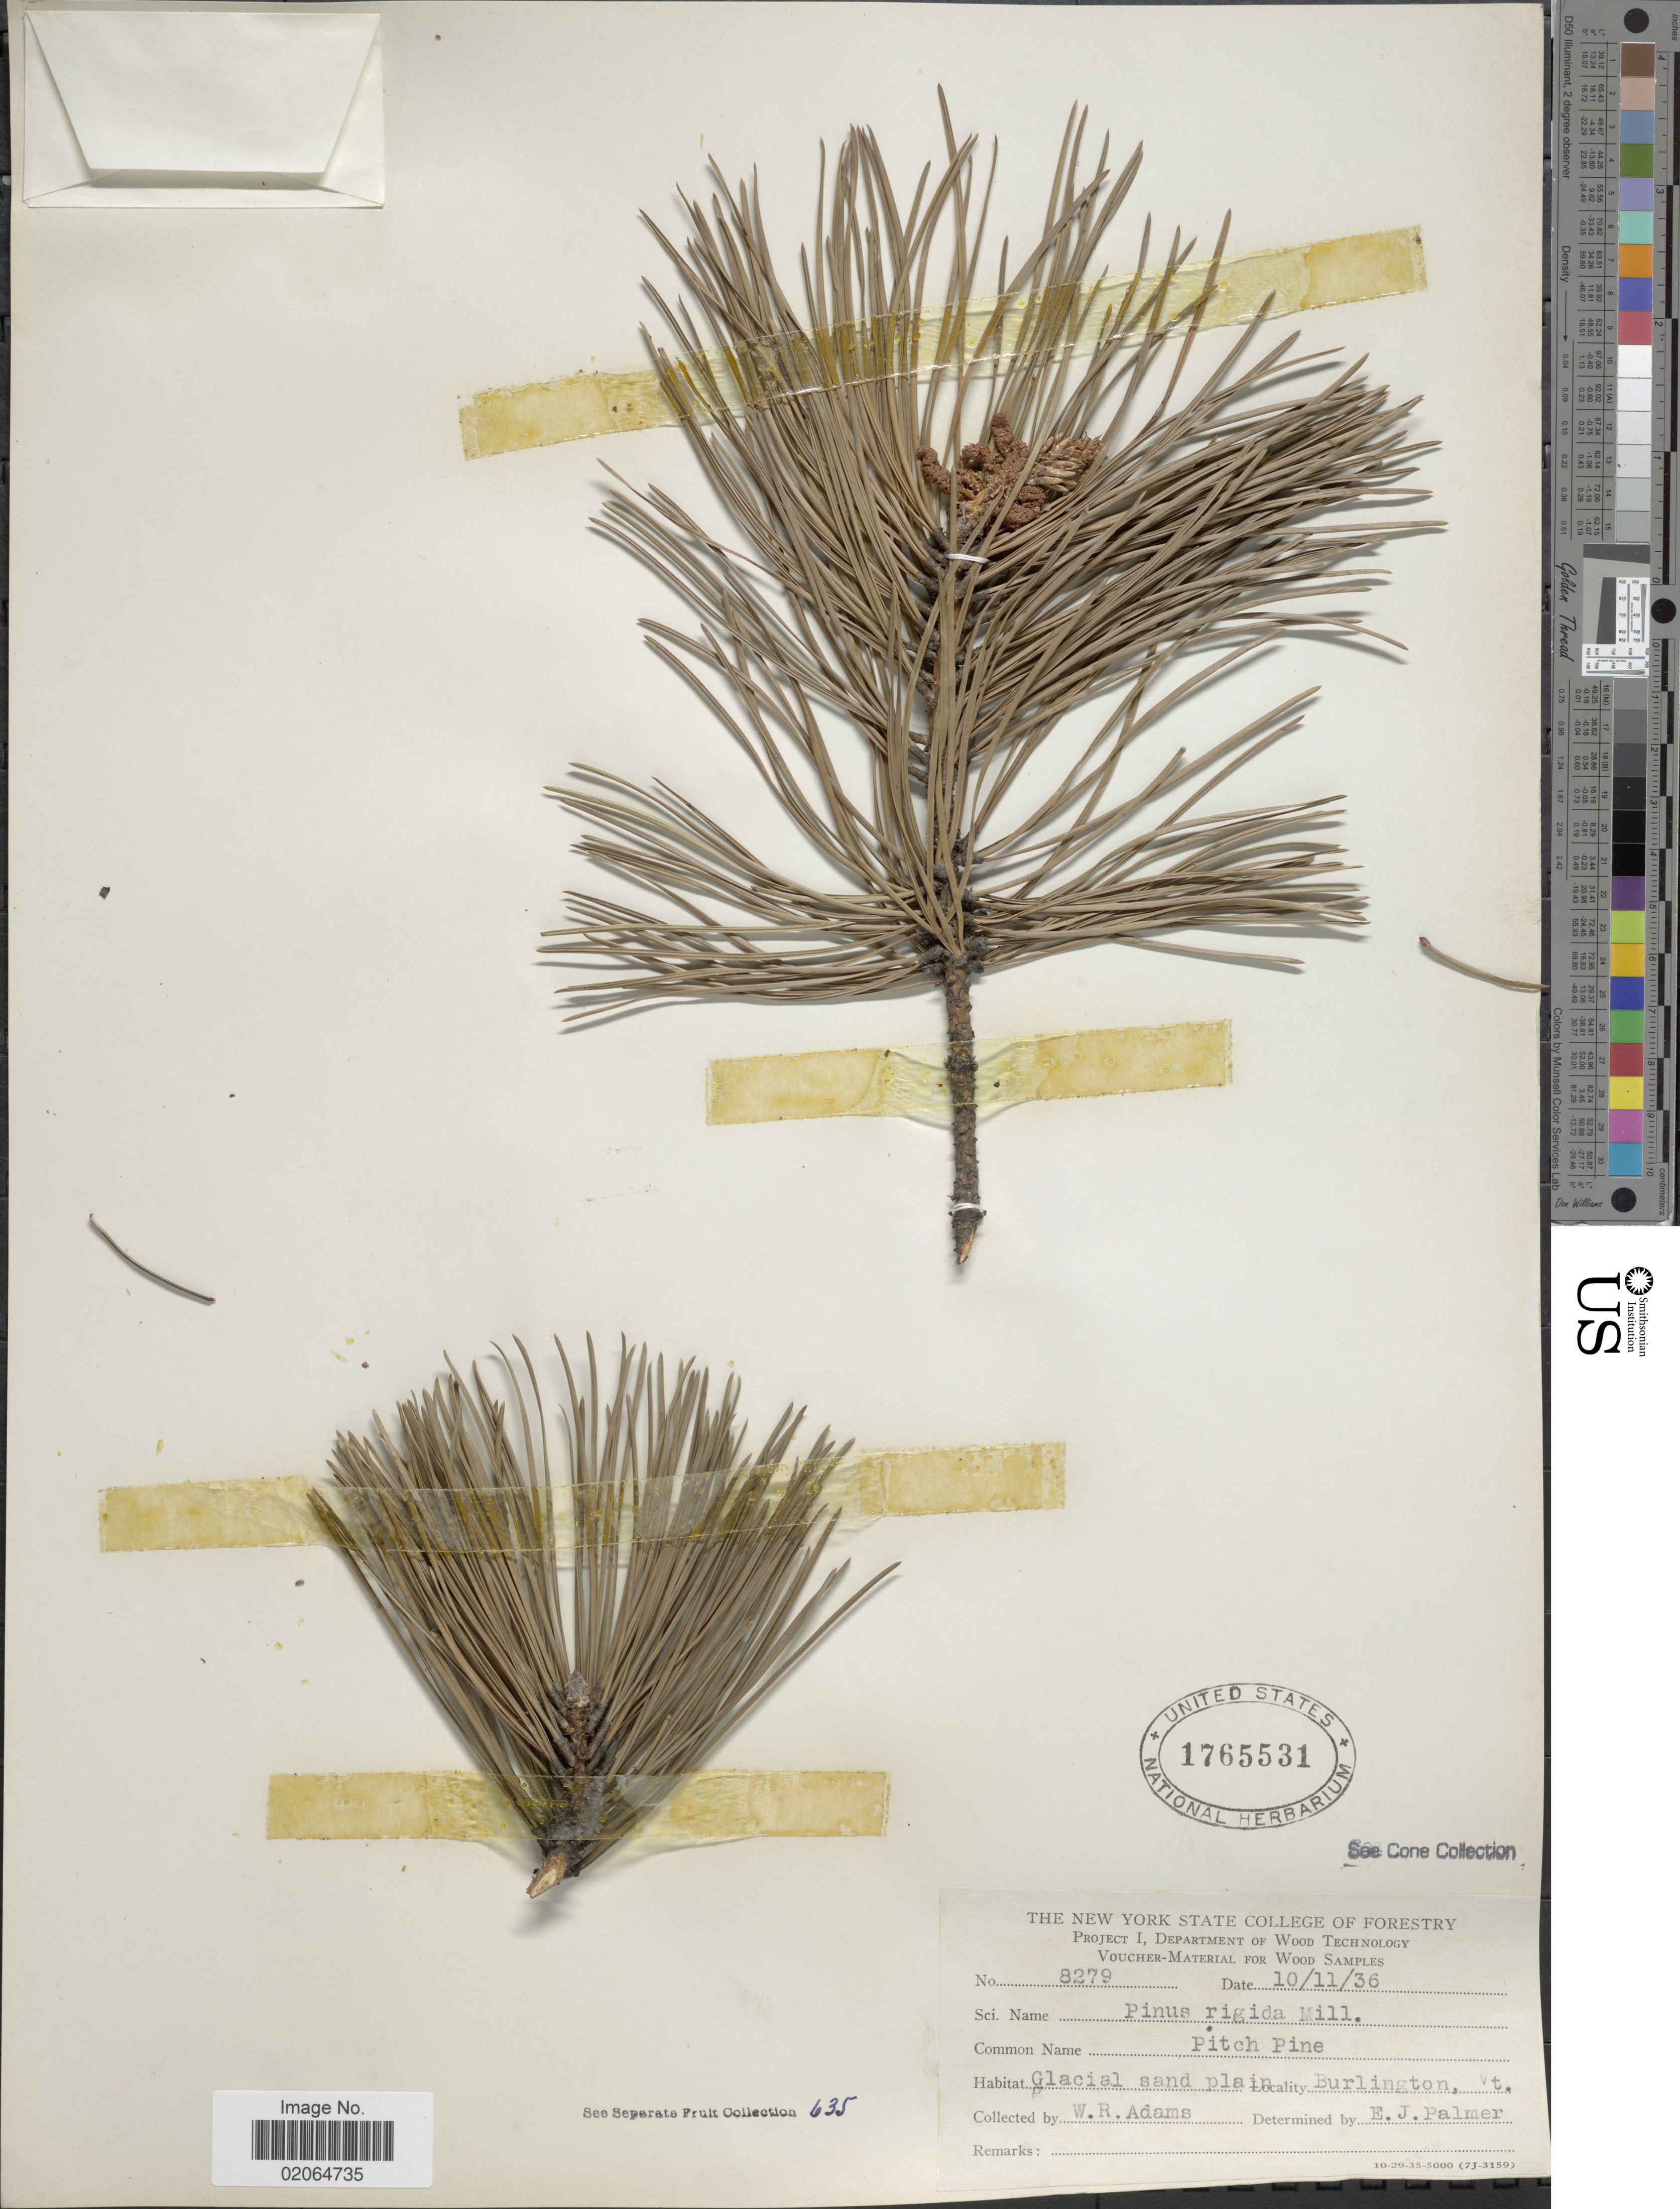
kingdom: Plantae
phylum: Tracheophyta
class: Pinopsida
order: Pinales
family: Pinaceae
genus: Pinus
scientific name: Pinus rigida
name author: Mill.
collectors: W. R. Adams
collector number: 8279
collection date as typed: Transcribed d/m/y: 11/10/36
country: United States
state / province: Vermont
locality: Glacial sand plain, Burlington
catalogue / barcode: US 1765531